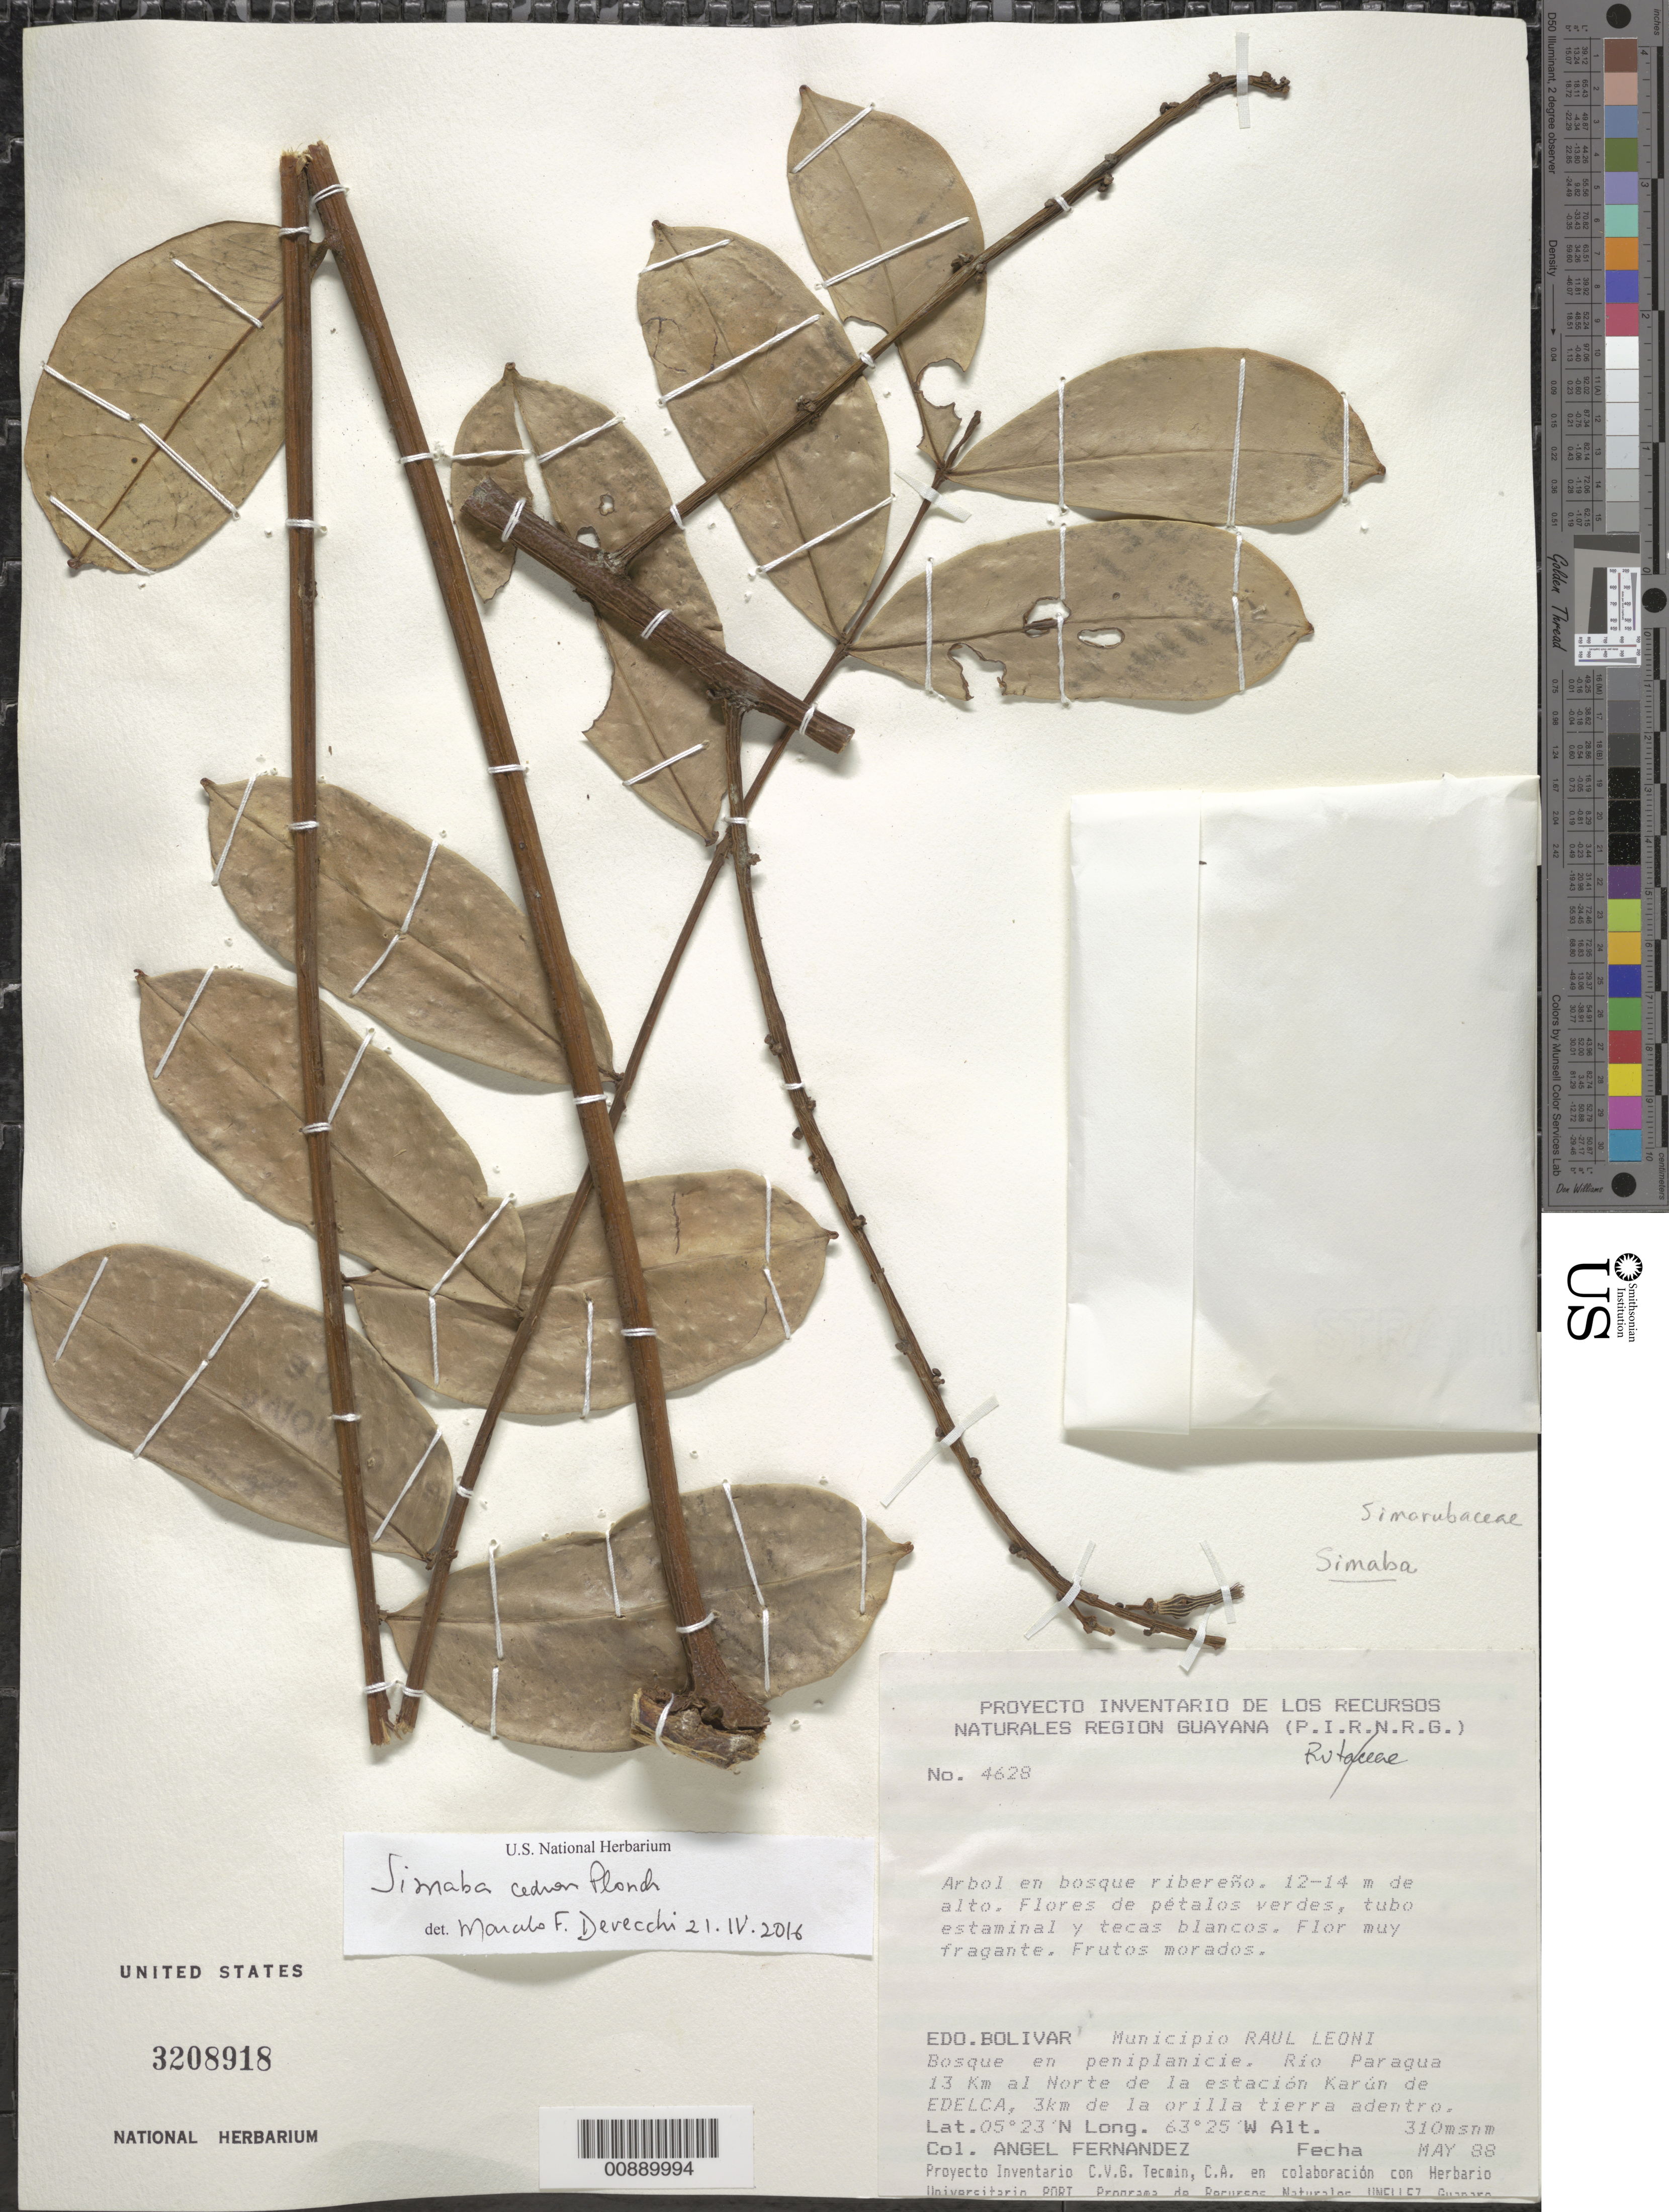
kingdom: Plantae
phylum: Tracheophyta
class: Magnoliopsida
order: Sapindales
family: Simaroubaceae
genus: Homalolepis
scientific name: Homalolepis cedron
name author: (Planch.) Devecchi & Pirani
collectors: A. Fernández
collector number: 4628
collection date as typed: May-88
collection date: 1988-05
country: Venezuela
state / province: Bolívar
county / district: Angostura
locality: Mun. Raúl Leoni [=Angostura], Río Paragua, 13 km N of Karún de EDELCA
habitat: Bosque en peniplanicie; en bosque ribereño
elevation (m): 310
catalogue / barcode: US 3208918